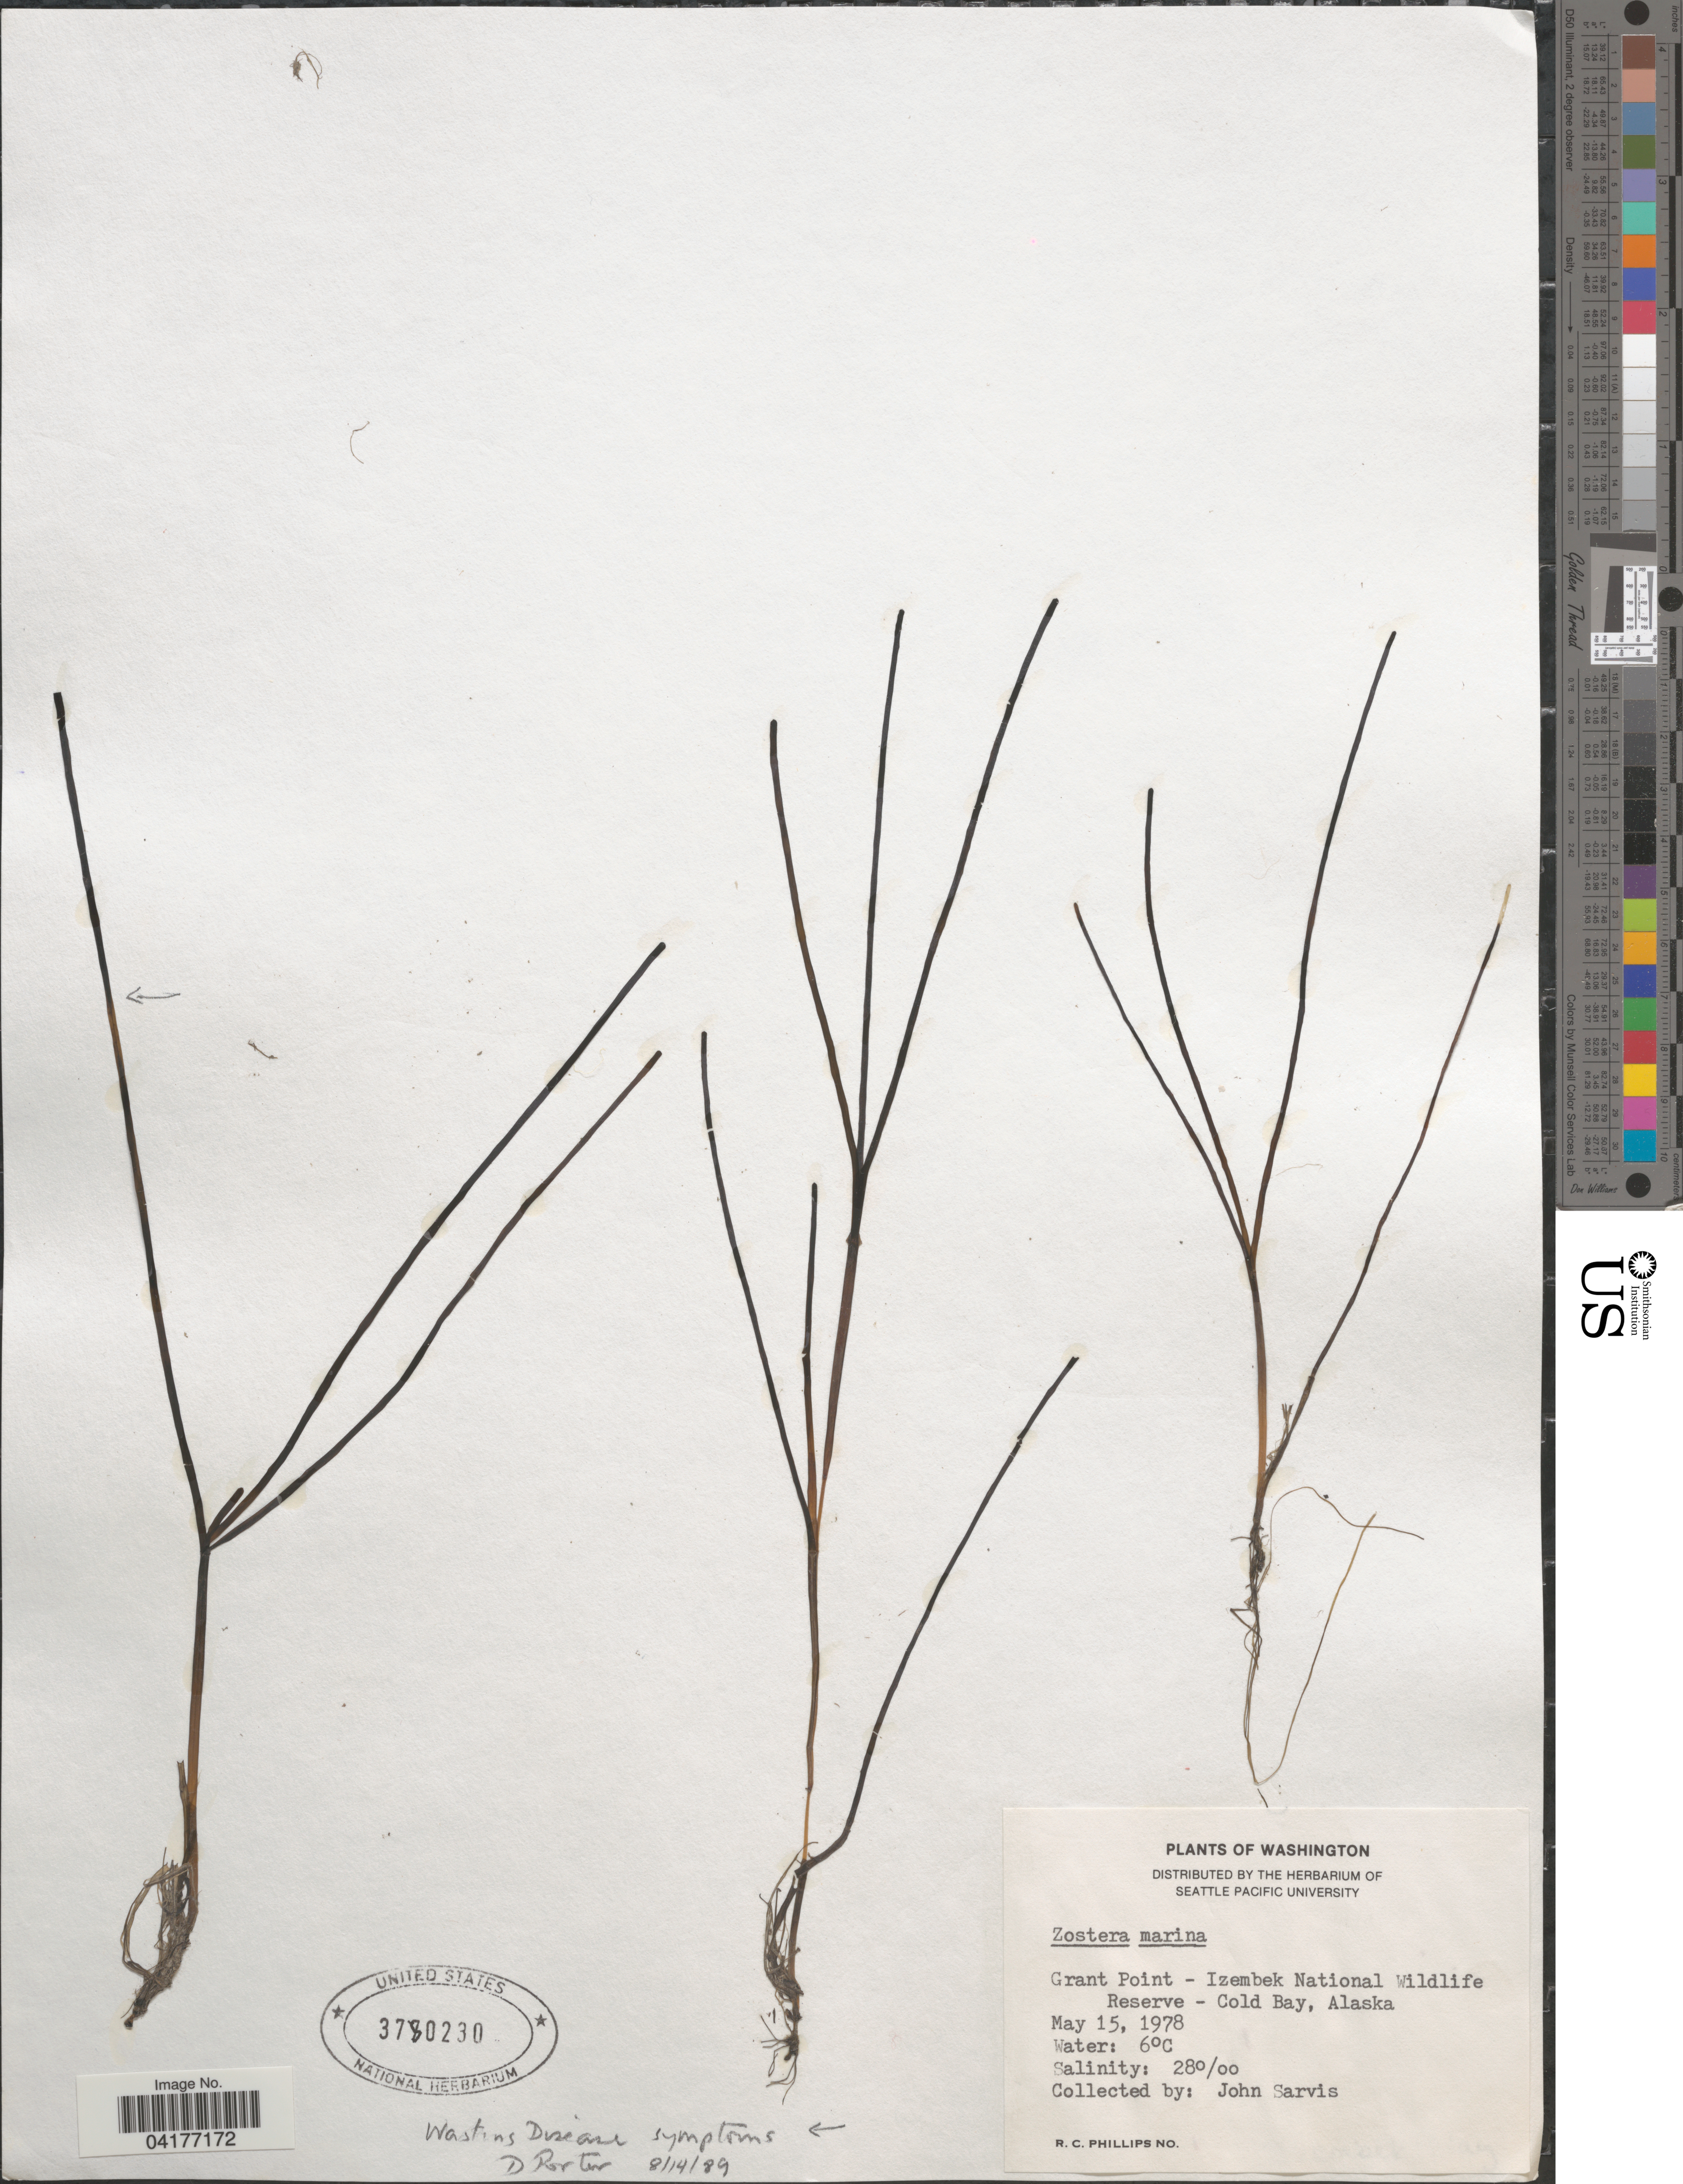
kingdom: Plantae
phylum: Tracheophyta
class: Liliopsida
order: Alismatales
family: Zosteraceae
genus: Zostera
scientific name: Zostera marina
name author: L.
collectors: J. Sarvis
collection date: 1978-05-15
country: United States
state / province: Alaska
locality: Grant Point - Izembek National Wildlife Reserve - Cold Bay.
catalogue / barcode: US 3780230